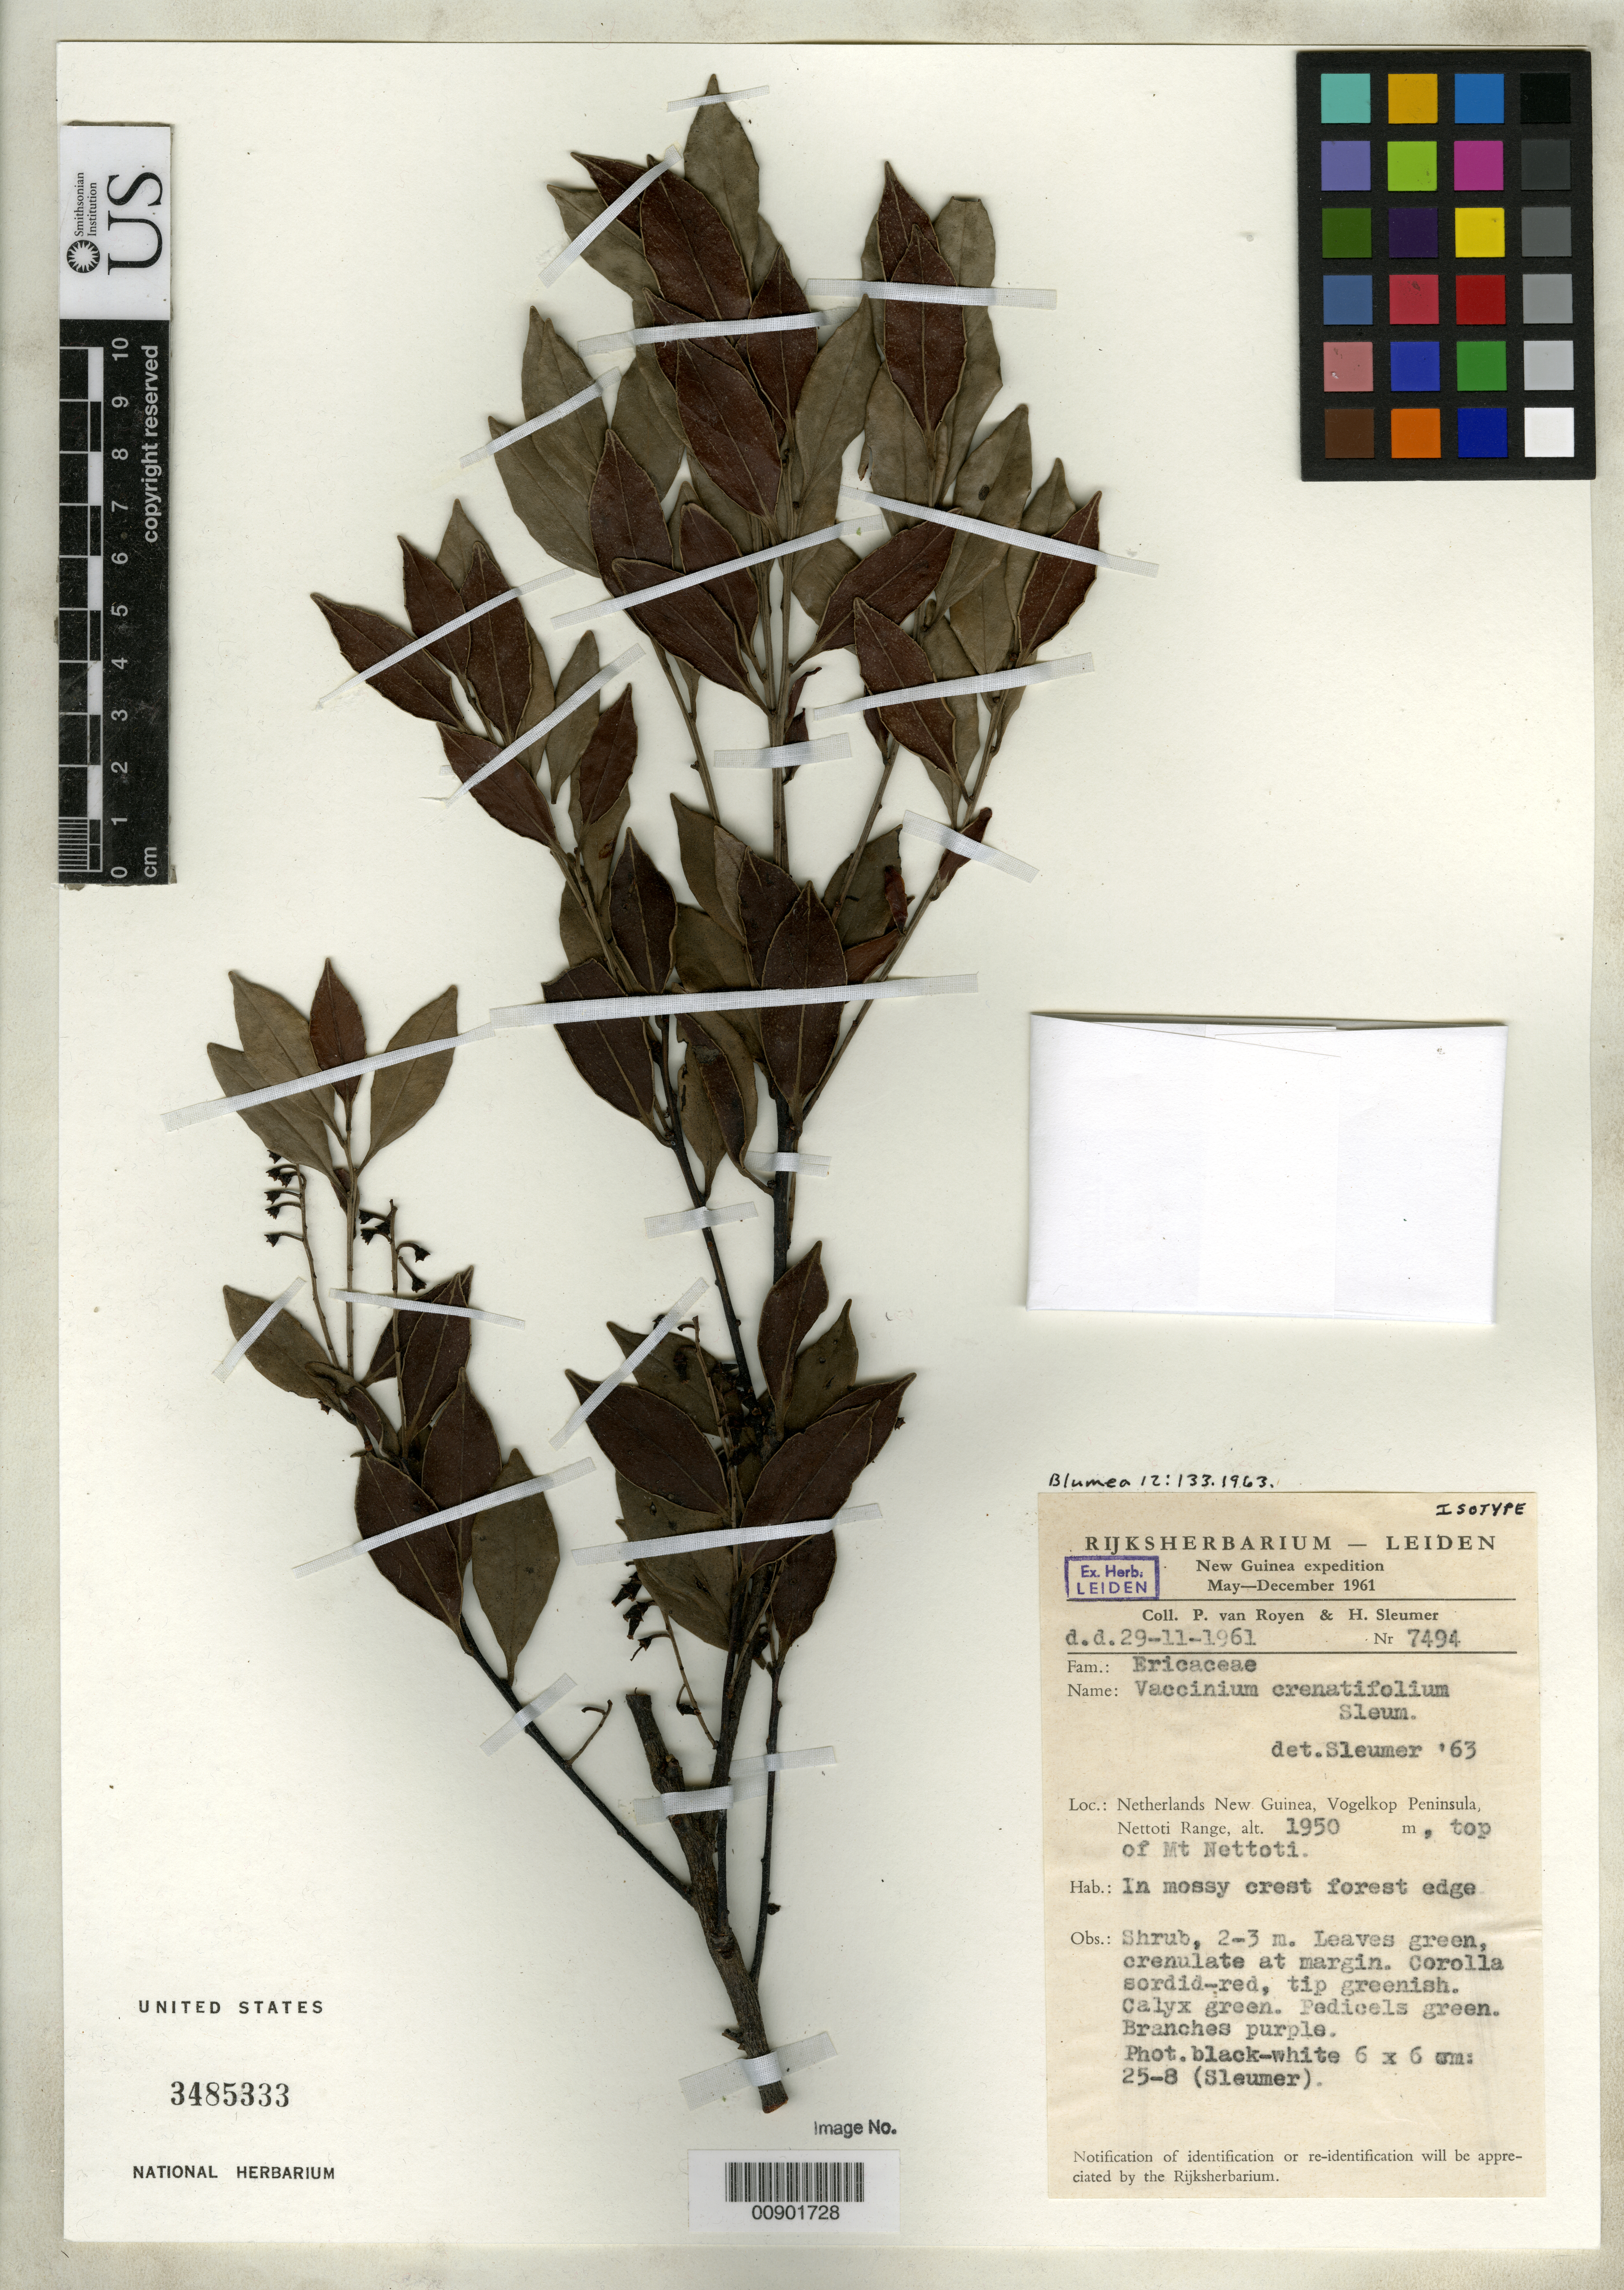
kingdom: Plantae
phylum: Tracheophyta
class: Magnoliopsida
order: Ericales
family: Ericaceae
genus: Vaccinium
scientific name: Vaccinium crenatifolium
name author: Sleumer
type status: Isotype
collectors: P. van Royen & H. O. Sleumer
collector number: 7494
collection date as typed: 29 Nov 1961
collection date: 1961-11-29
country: Indonesia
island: New Guinea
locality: Netherlands New Guinea, Vogelkop Peninsula, Nettoti Range, top of Mt. Nettoti.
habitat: In mossy crest forest edge.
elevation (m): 1950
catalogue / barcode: US 3485333